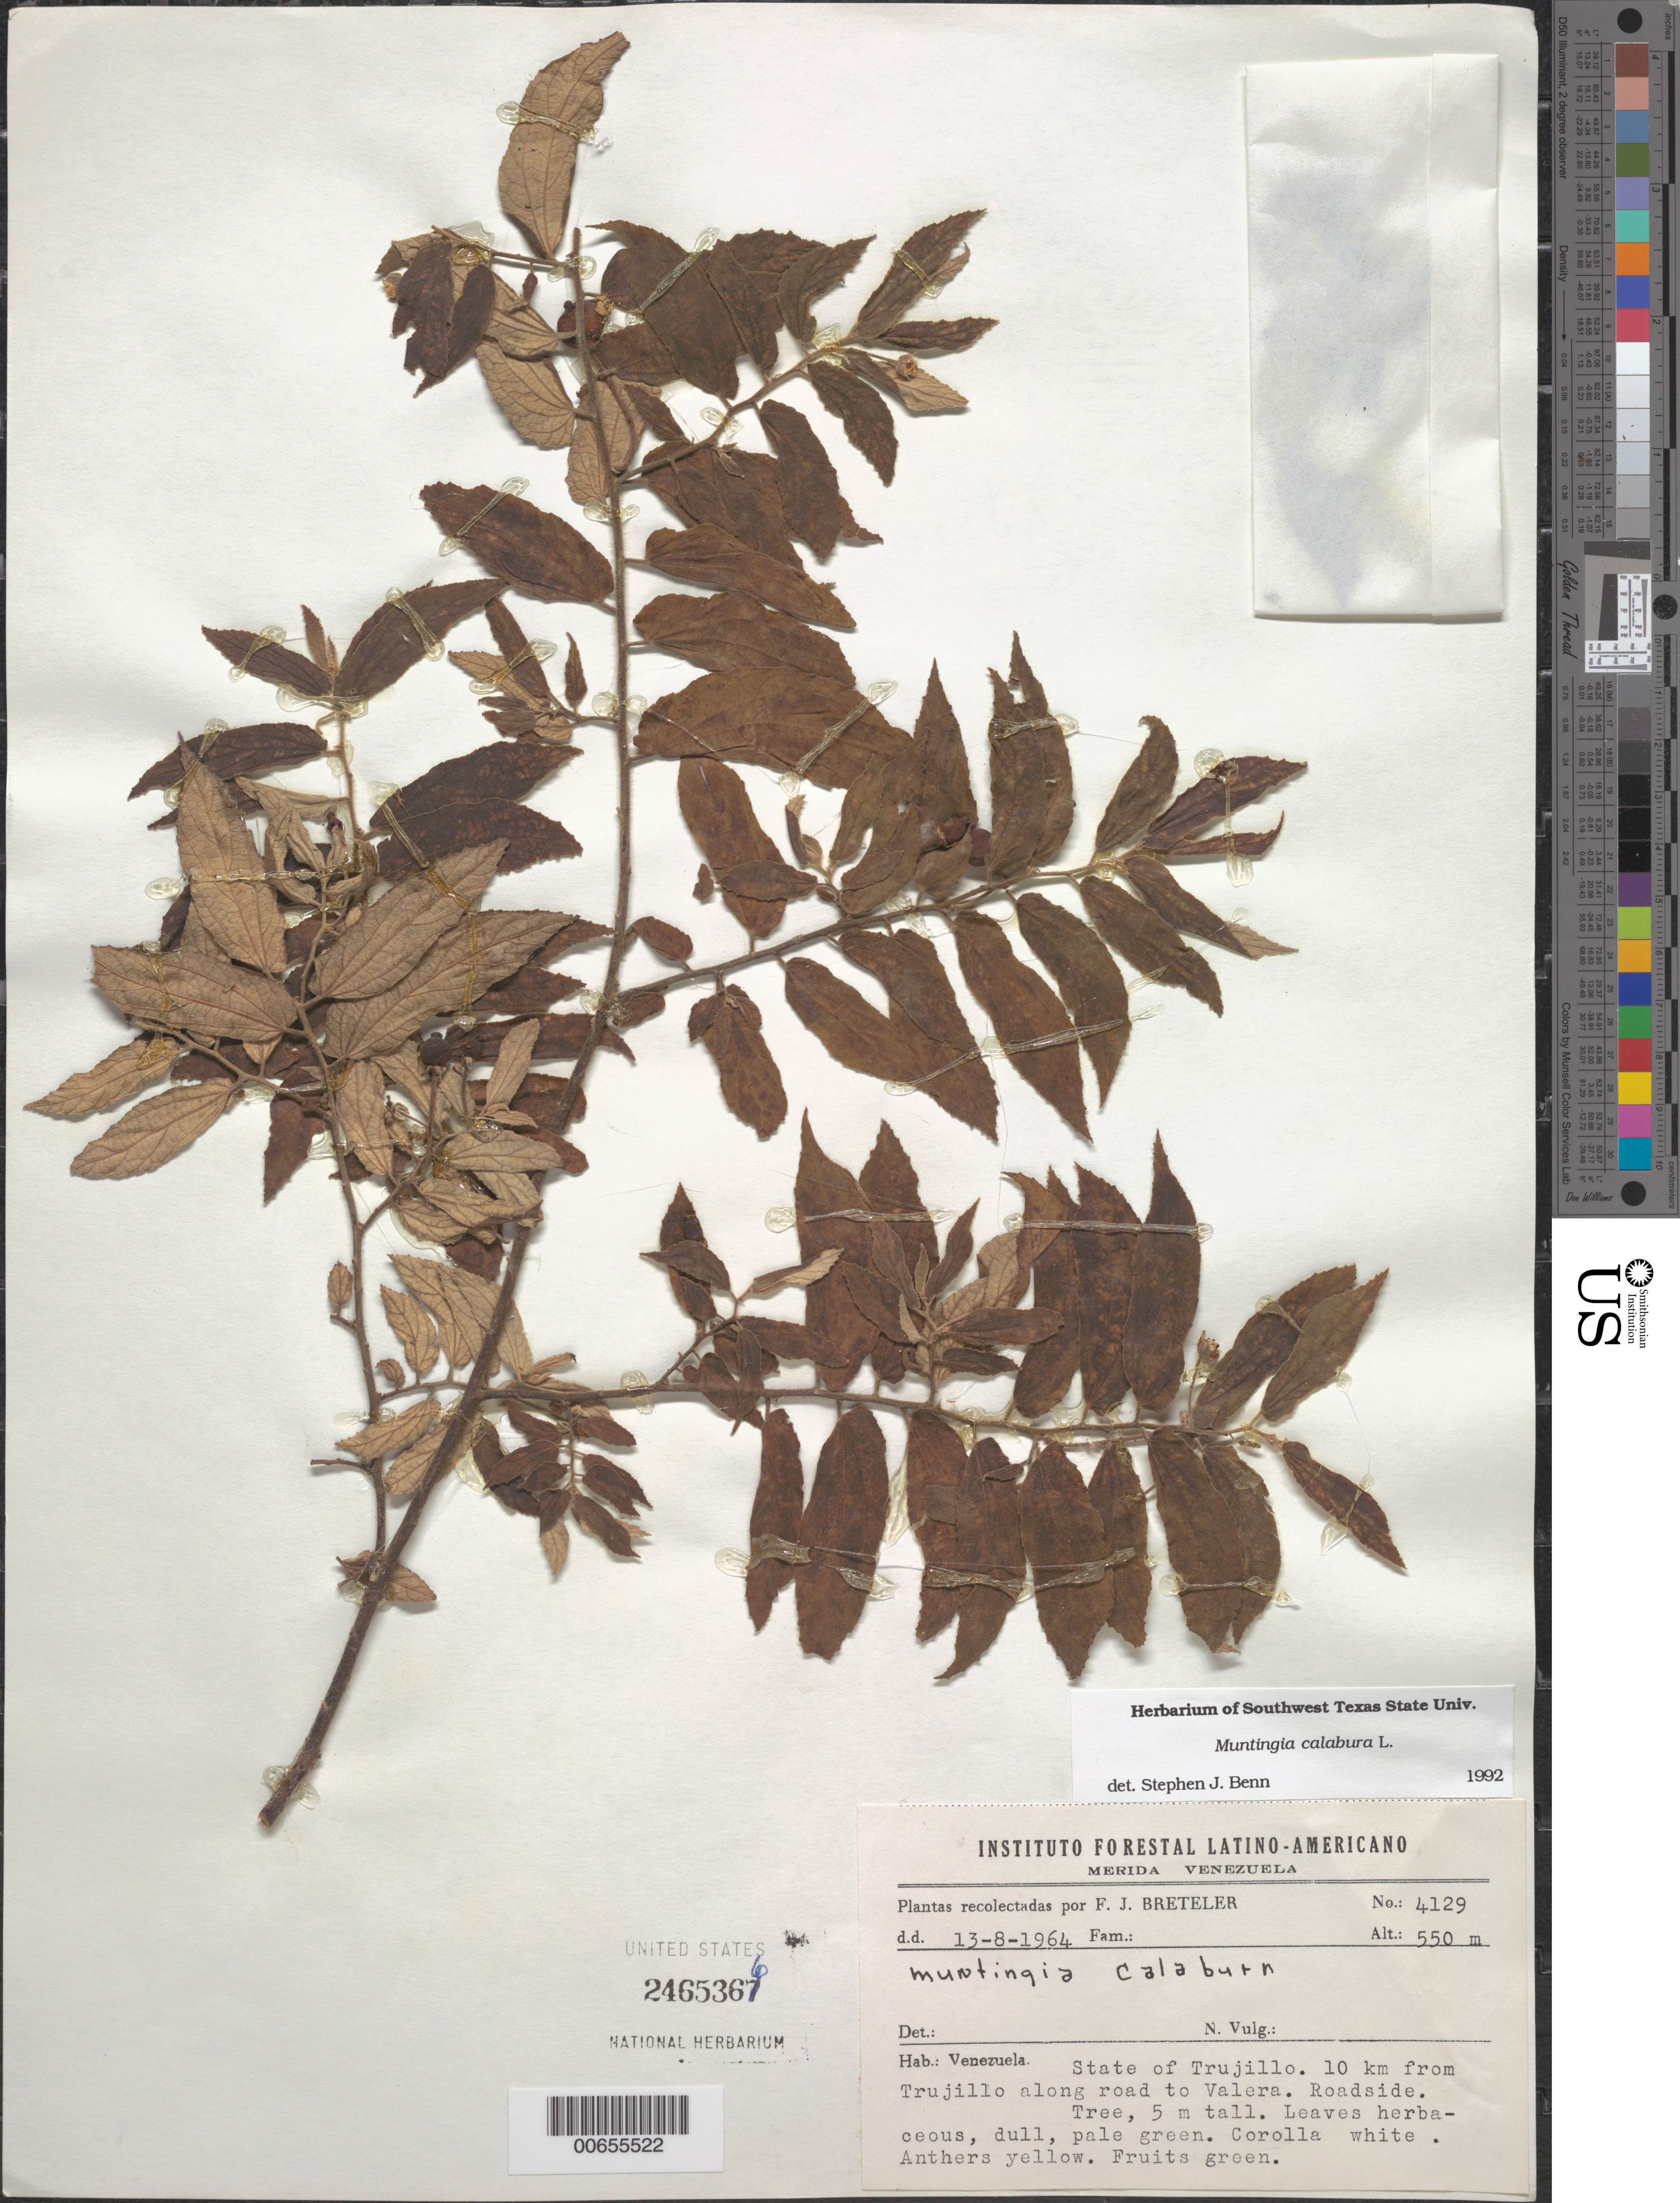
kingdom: Plantae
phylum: Tracheophyta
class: Magnoliopsida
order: Malvales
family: Muntingiaceae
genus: Muntingia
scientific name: Muntingia calabura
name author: L.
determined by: Benn, S. J.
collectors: F. J. Breteler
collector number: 4129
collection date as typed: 13 Aug 1964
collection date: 1964-08-13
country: Venezuela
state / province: Trujillo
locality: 10 km from Trujillo along road to Valera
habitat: Roadside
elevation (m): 550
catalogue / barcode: US 2465366